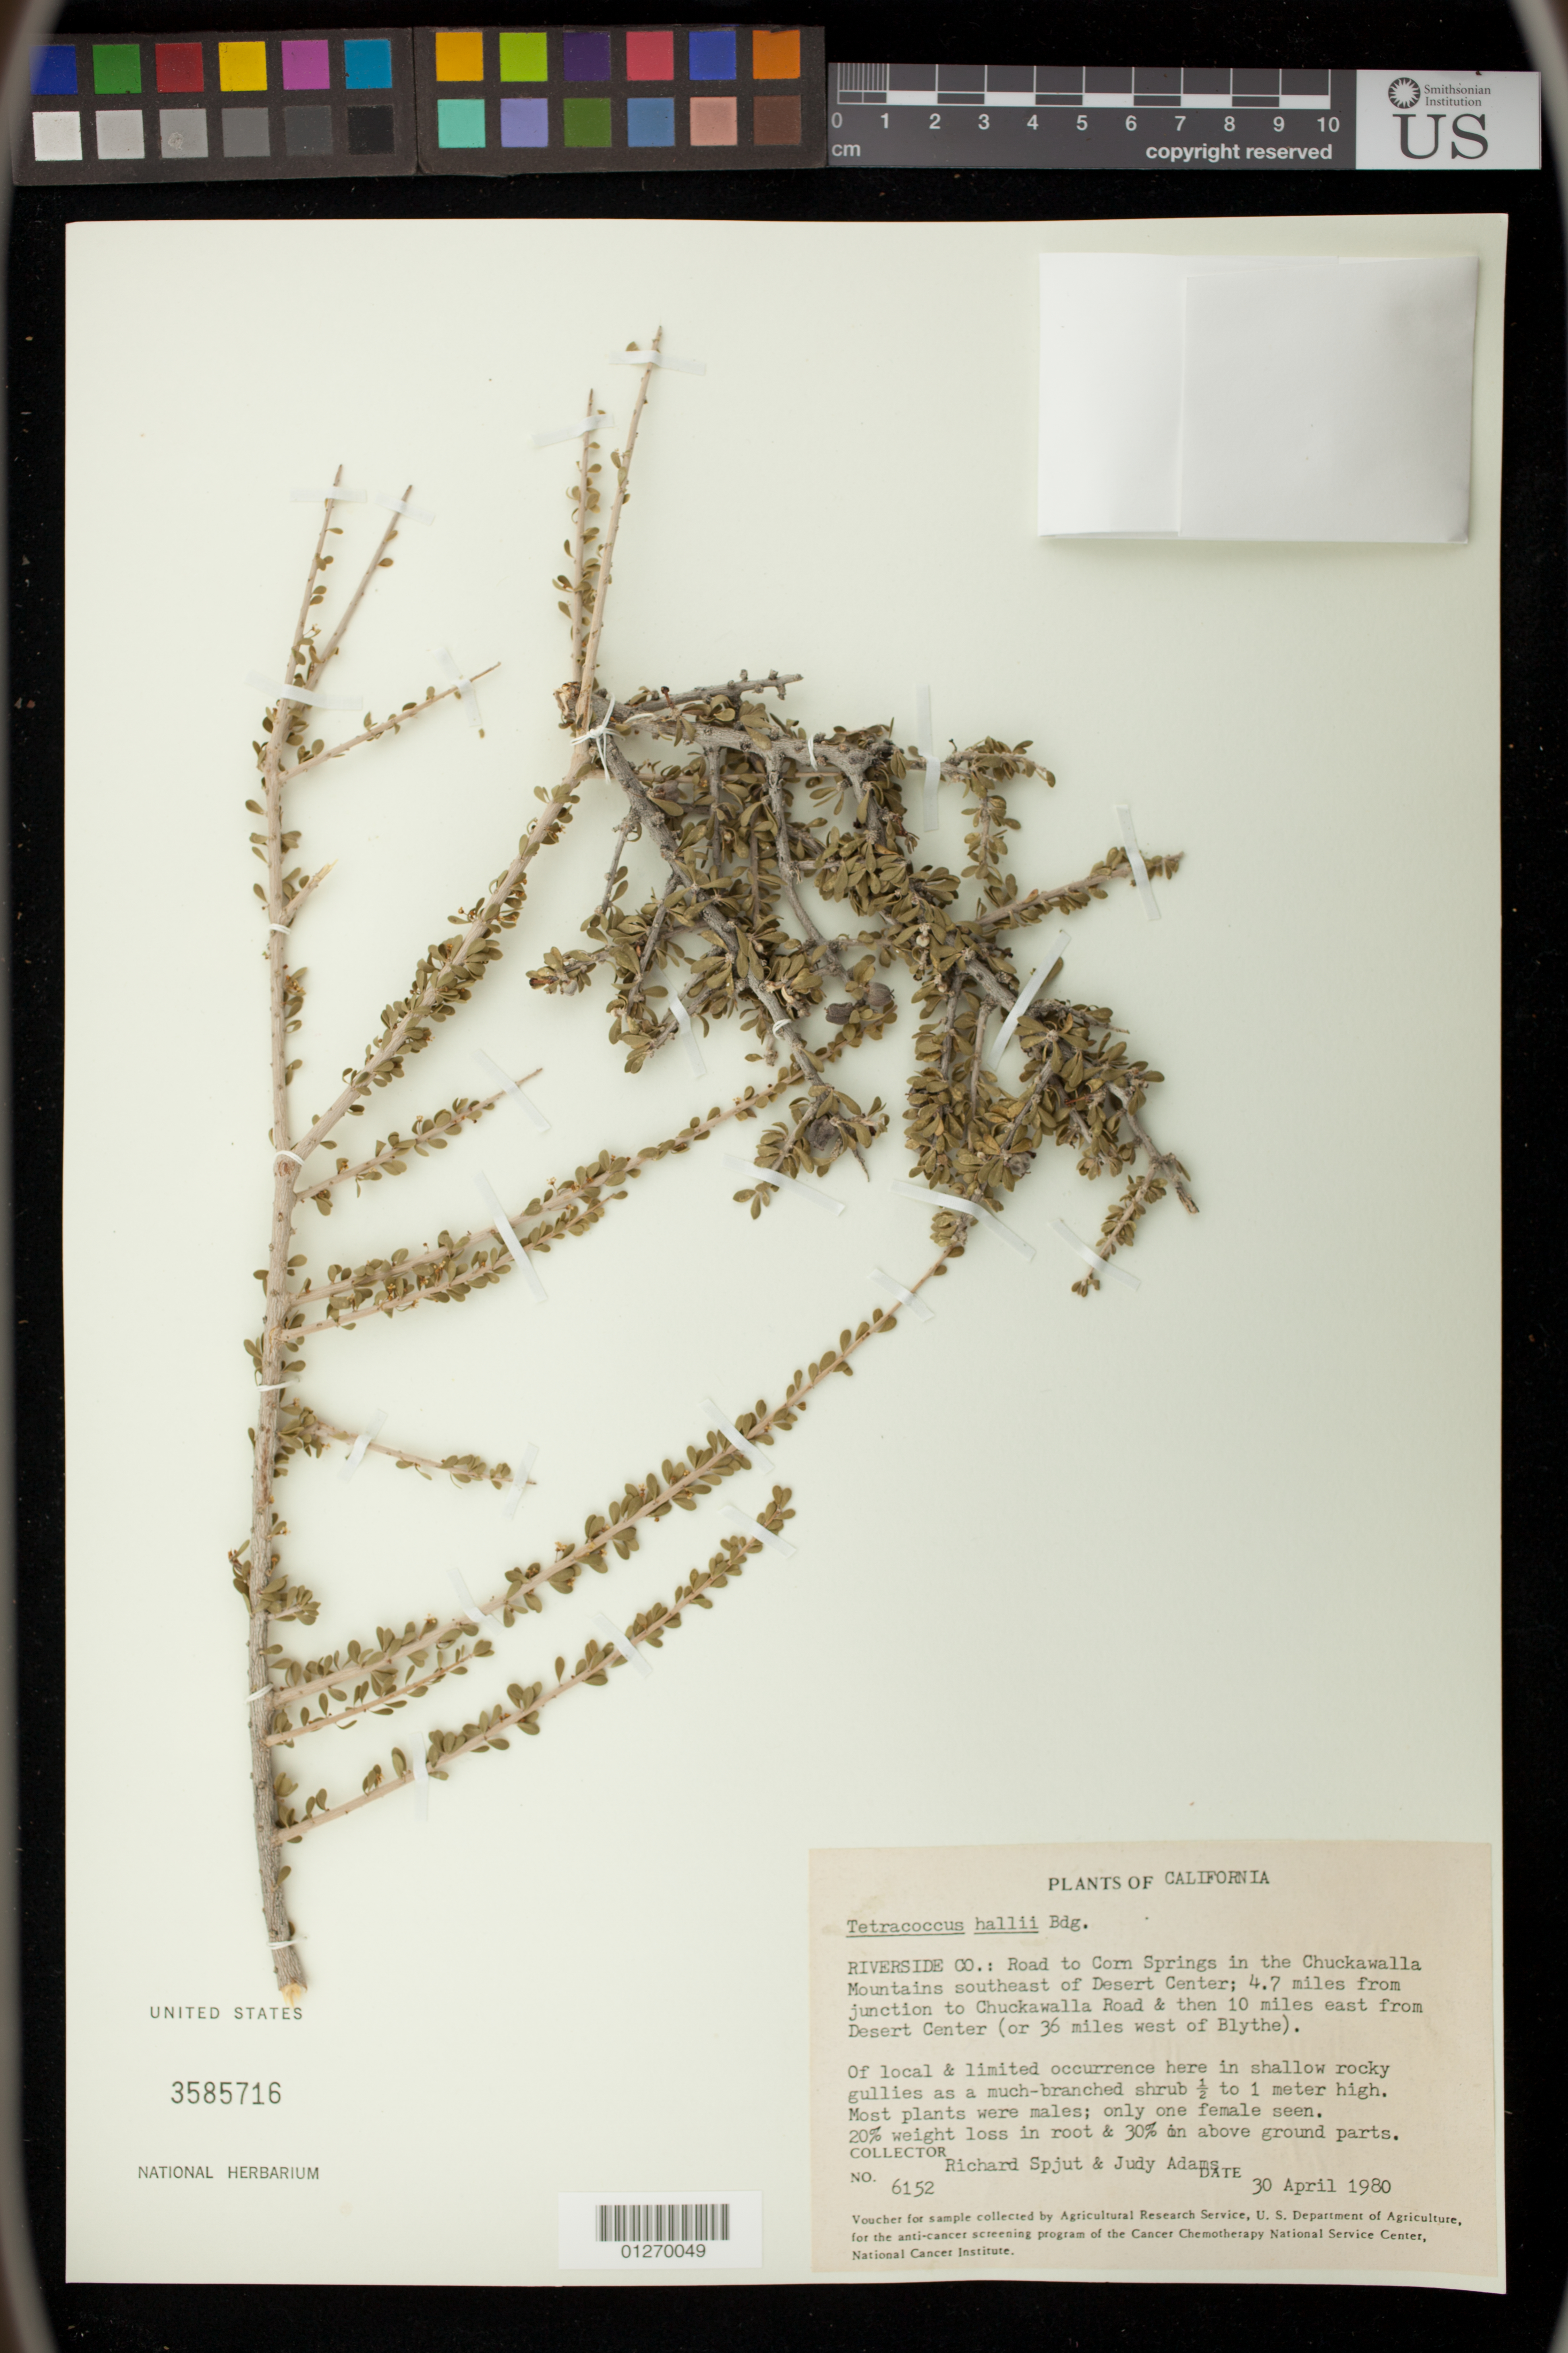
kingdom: Plantae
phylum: Tracheophyta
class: Magnoliopsida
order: Malpighiales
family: Picrodendraceae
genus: Tetracoccus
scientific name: Tetracoccus hallii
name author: Brandegee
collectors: J. Adams & R. Spjut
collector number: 6152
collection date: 1980-04-30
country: United States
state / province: California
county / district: Riverside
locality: Road to Corn Springs in the Chuckawalla Mountains southeast of Desert Center; 4.7 miles from junction to Chuckawalla Road & then 10 miles east from Desert Center (or 36 miles west of Blythe).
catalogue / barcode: US 3585716